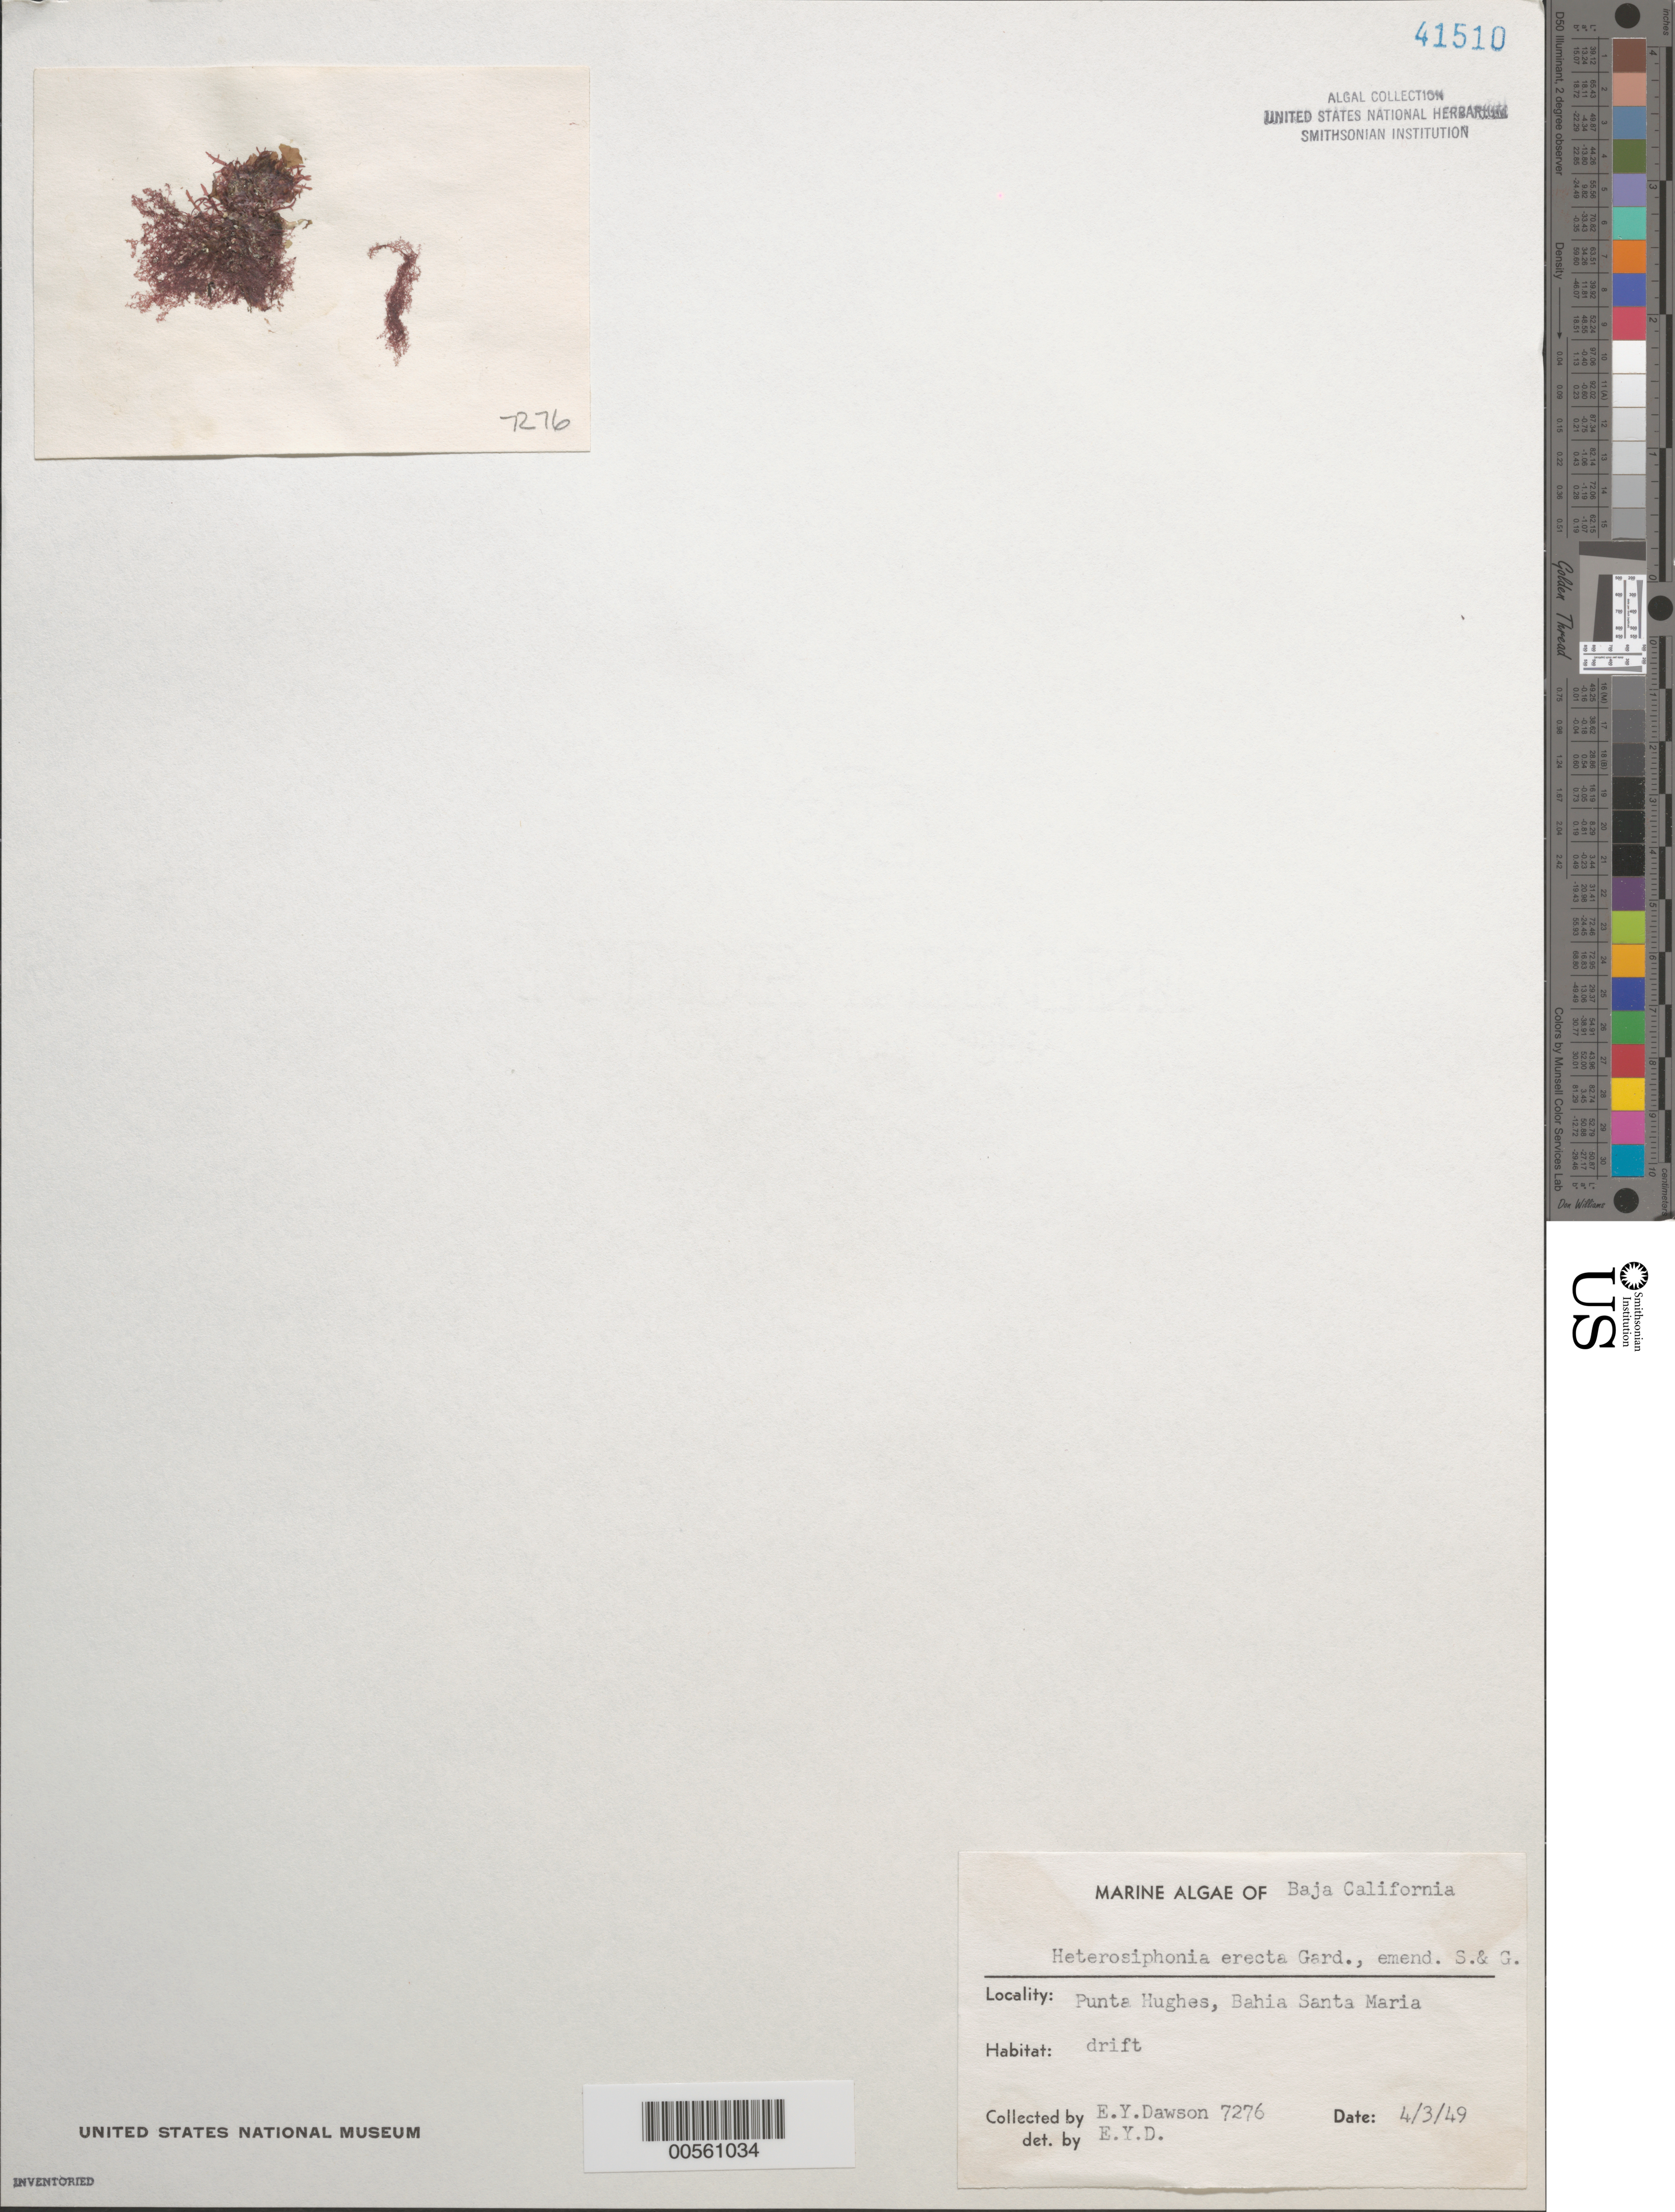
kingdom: Plantae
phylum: Rhodophyta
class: Florideophyceae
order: Ceramiales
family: Dasyaceae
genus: Heterosiphonia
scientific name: Heterosiphonia erecta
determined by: Dawson, E. Y.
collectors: E. Y. Dawson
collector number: EYD 7276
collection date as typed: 03 Apr 1949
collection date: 1949-04-03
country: Mexico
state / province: Baja California Sur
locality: Punta Hughes, Bahia Santa Maria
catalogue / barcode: US 41510